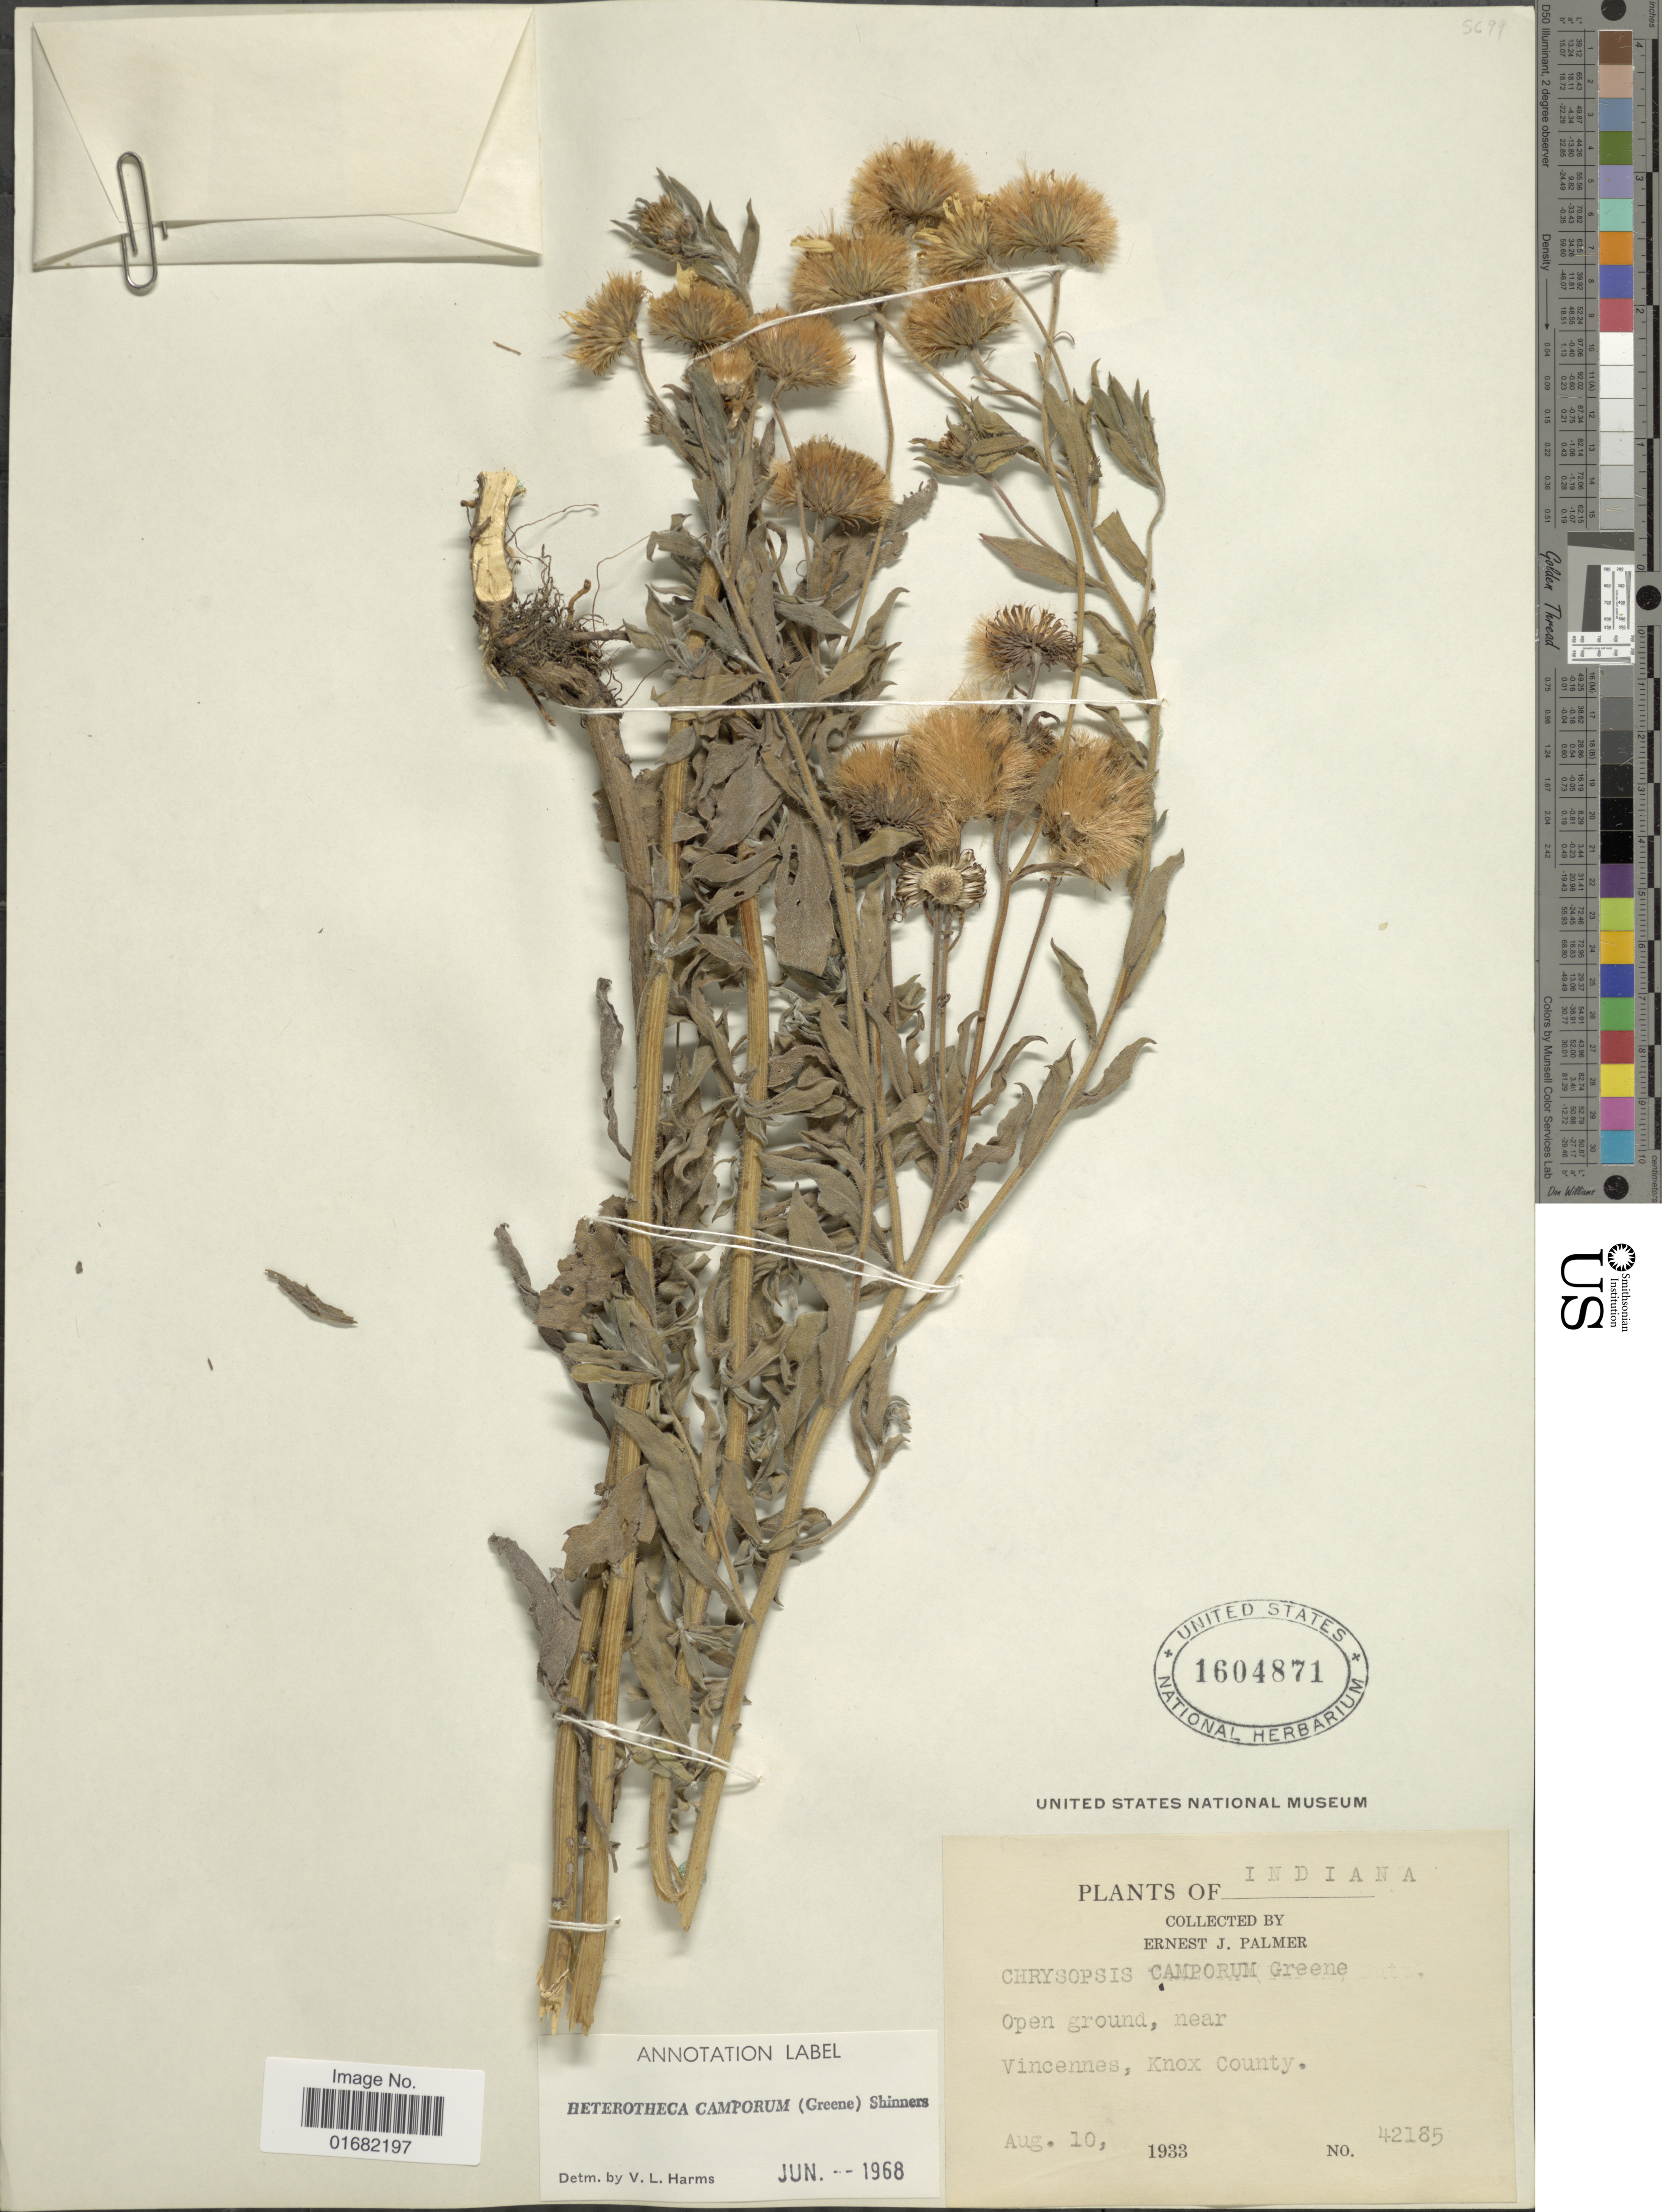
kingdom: Plantae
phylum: Tracheophyta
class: Magnoliopsida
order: Asterales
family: Asteraceae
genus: Heterotheca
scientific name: Heterotheca camporum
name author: (Greene) Shinners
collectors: E. J. Palmer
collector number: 42185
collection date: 1933-08-10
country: United States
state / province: Indiana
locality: Near Vincennes, Knox County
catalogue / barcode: US 1604871